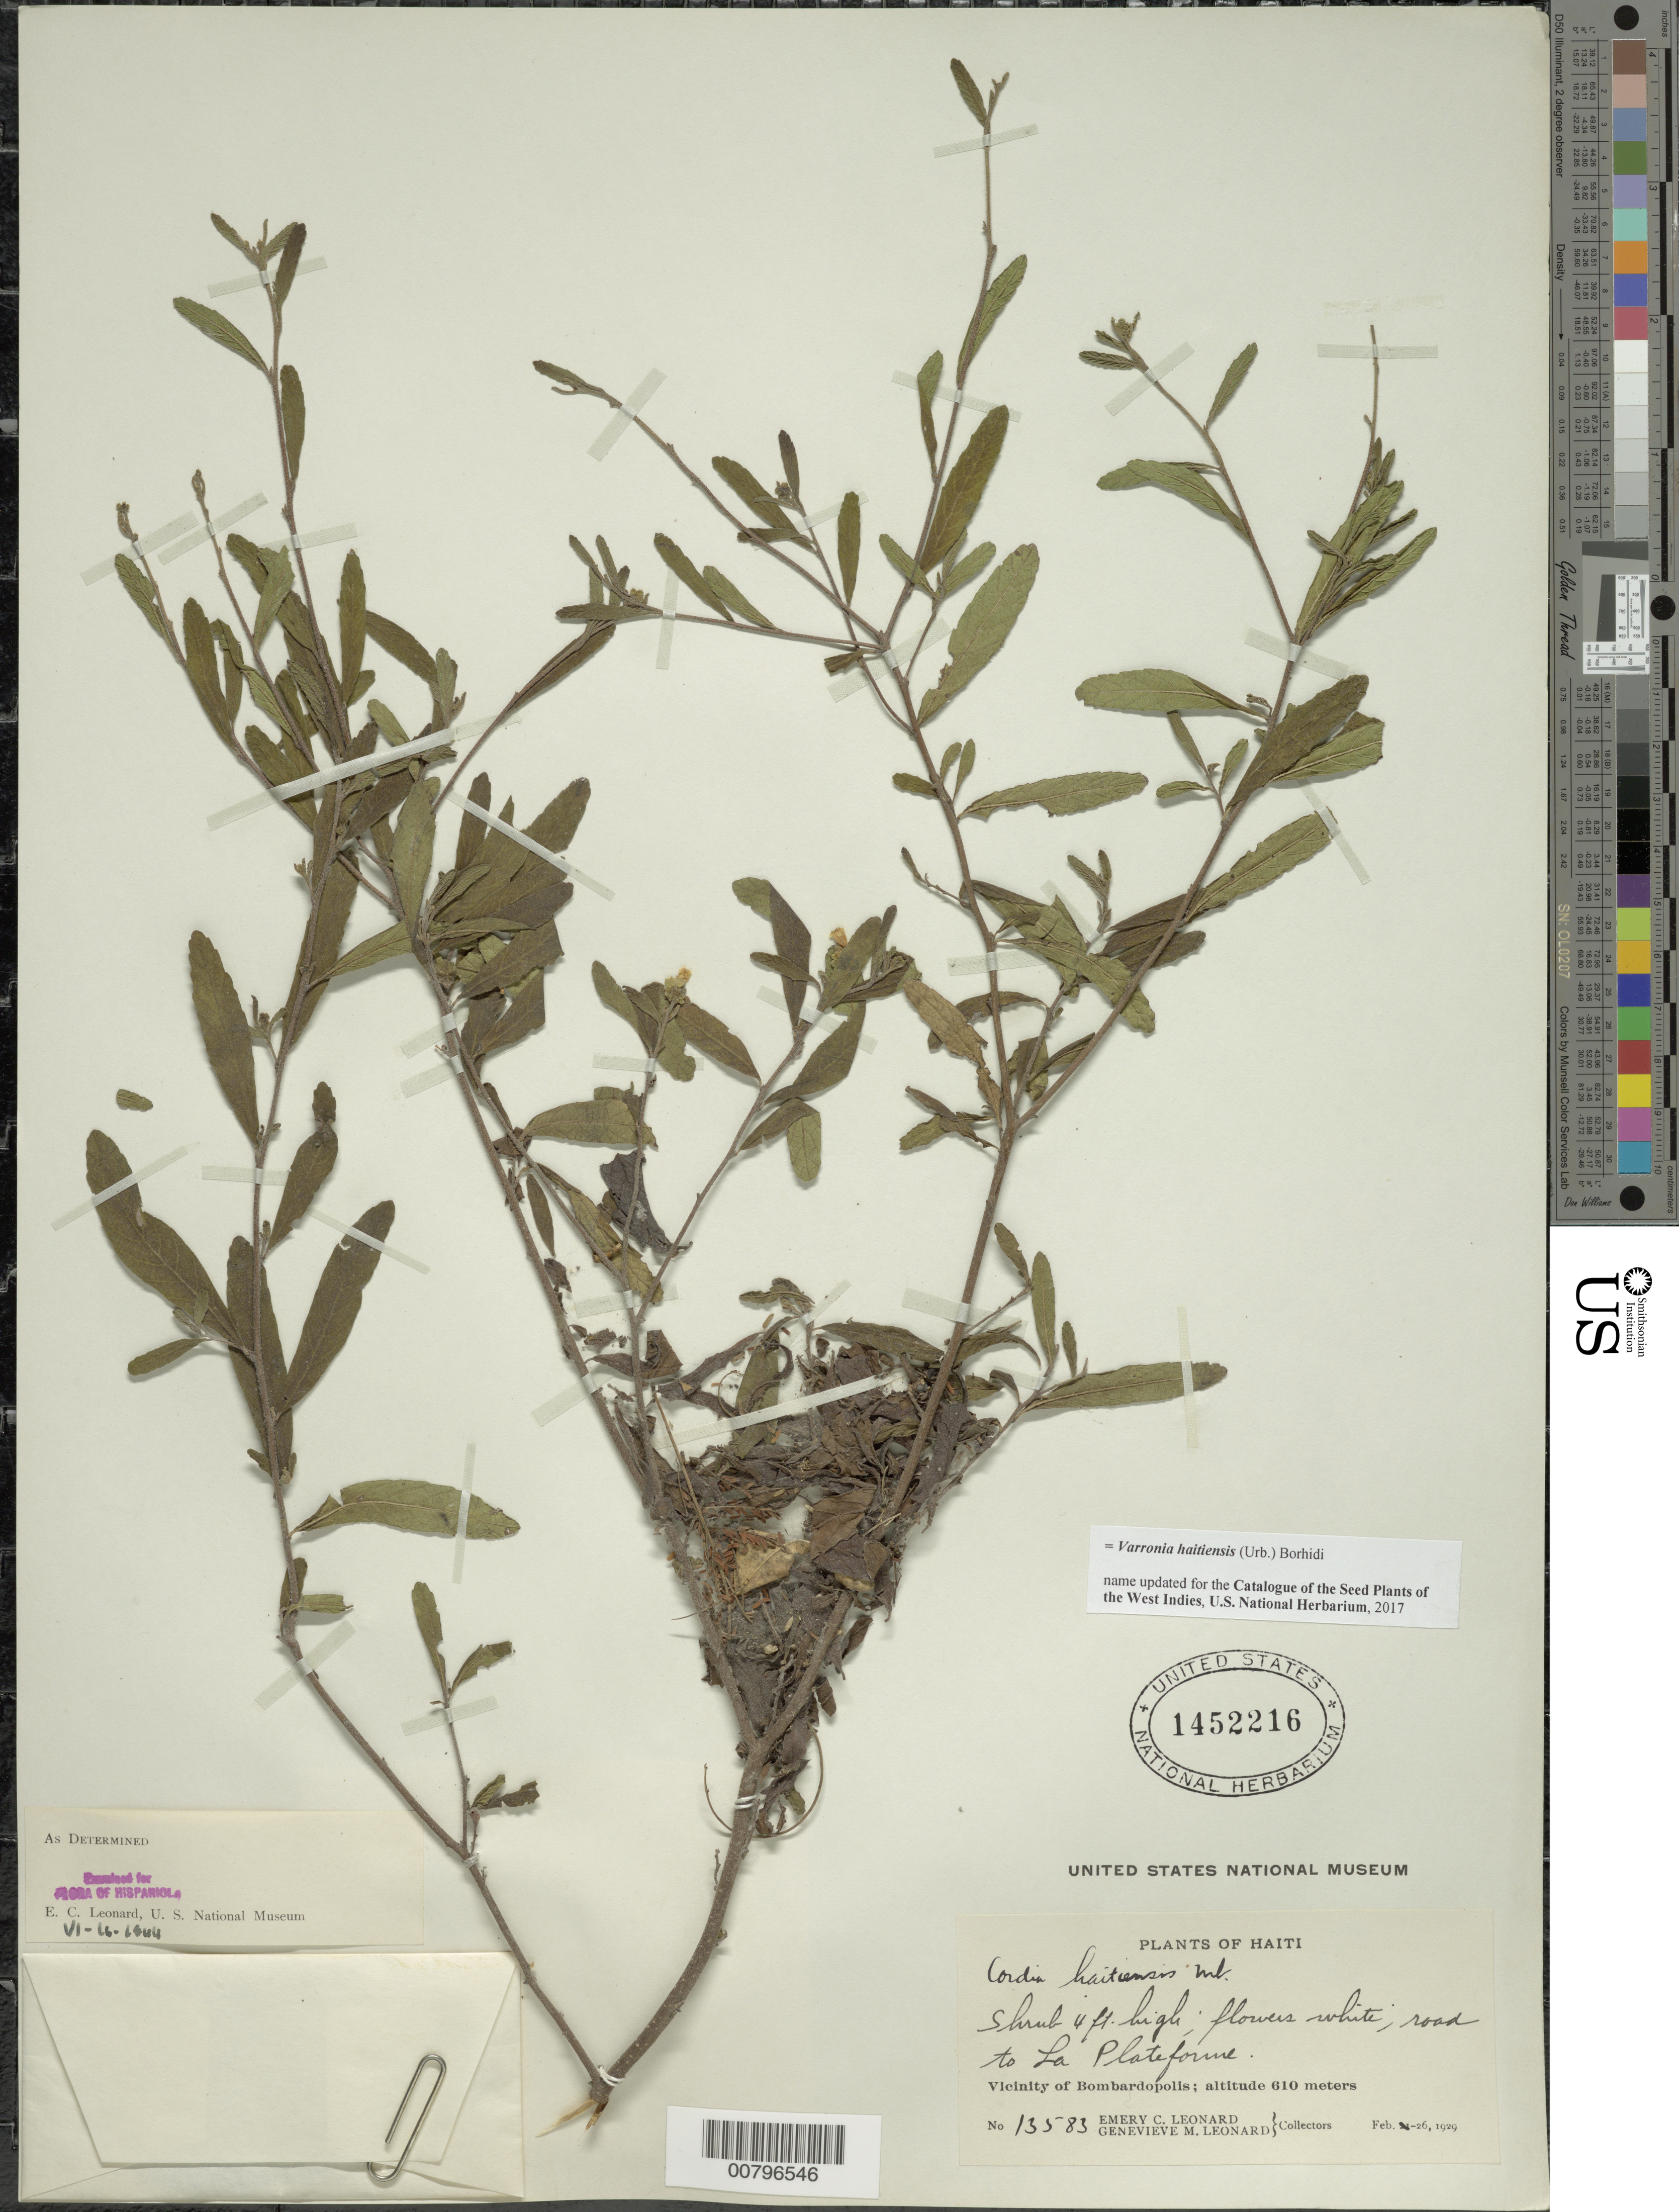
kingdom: Plantae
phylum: Tracheophyta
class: Magnoliopsida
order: Boraginales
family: Cordiaceae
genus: Varronia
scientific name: Varronia haitiensis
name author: (Urb.) Borhidi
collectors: E. C. Leonard & G. M. Leonard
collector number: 13583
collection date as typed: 26 Feb 1929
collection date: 1929-02-26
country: Haiti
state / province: Nord-Óuest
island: Hispaniola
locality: Vicinity of Bombardopolis, road to La Plateforme.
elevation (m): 610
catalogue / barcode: US 1452216